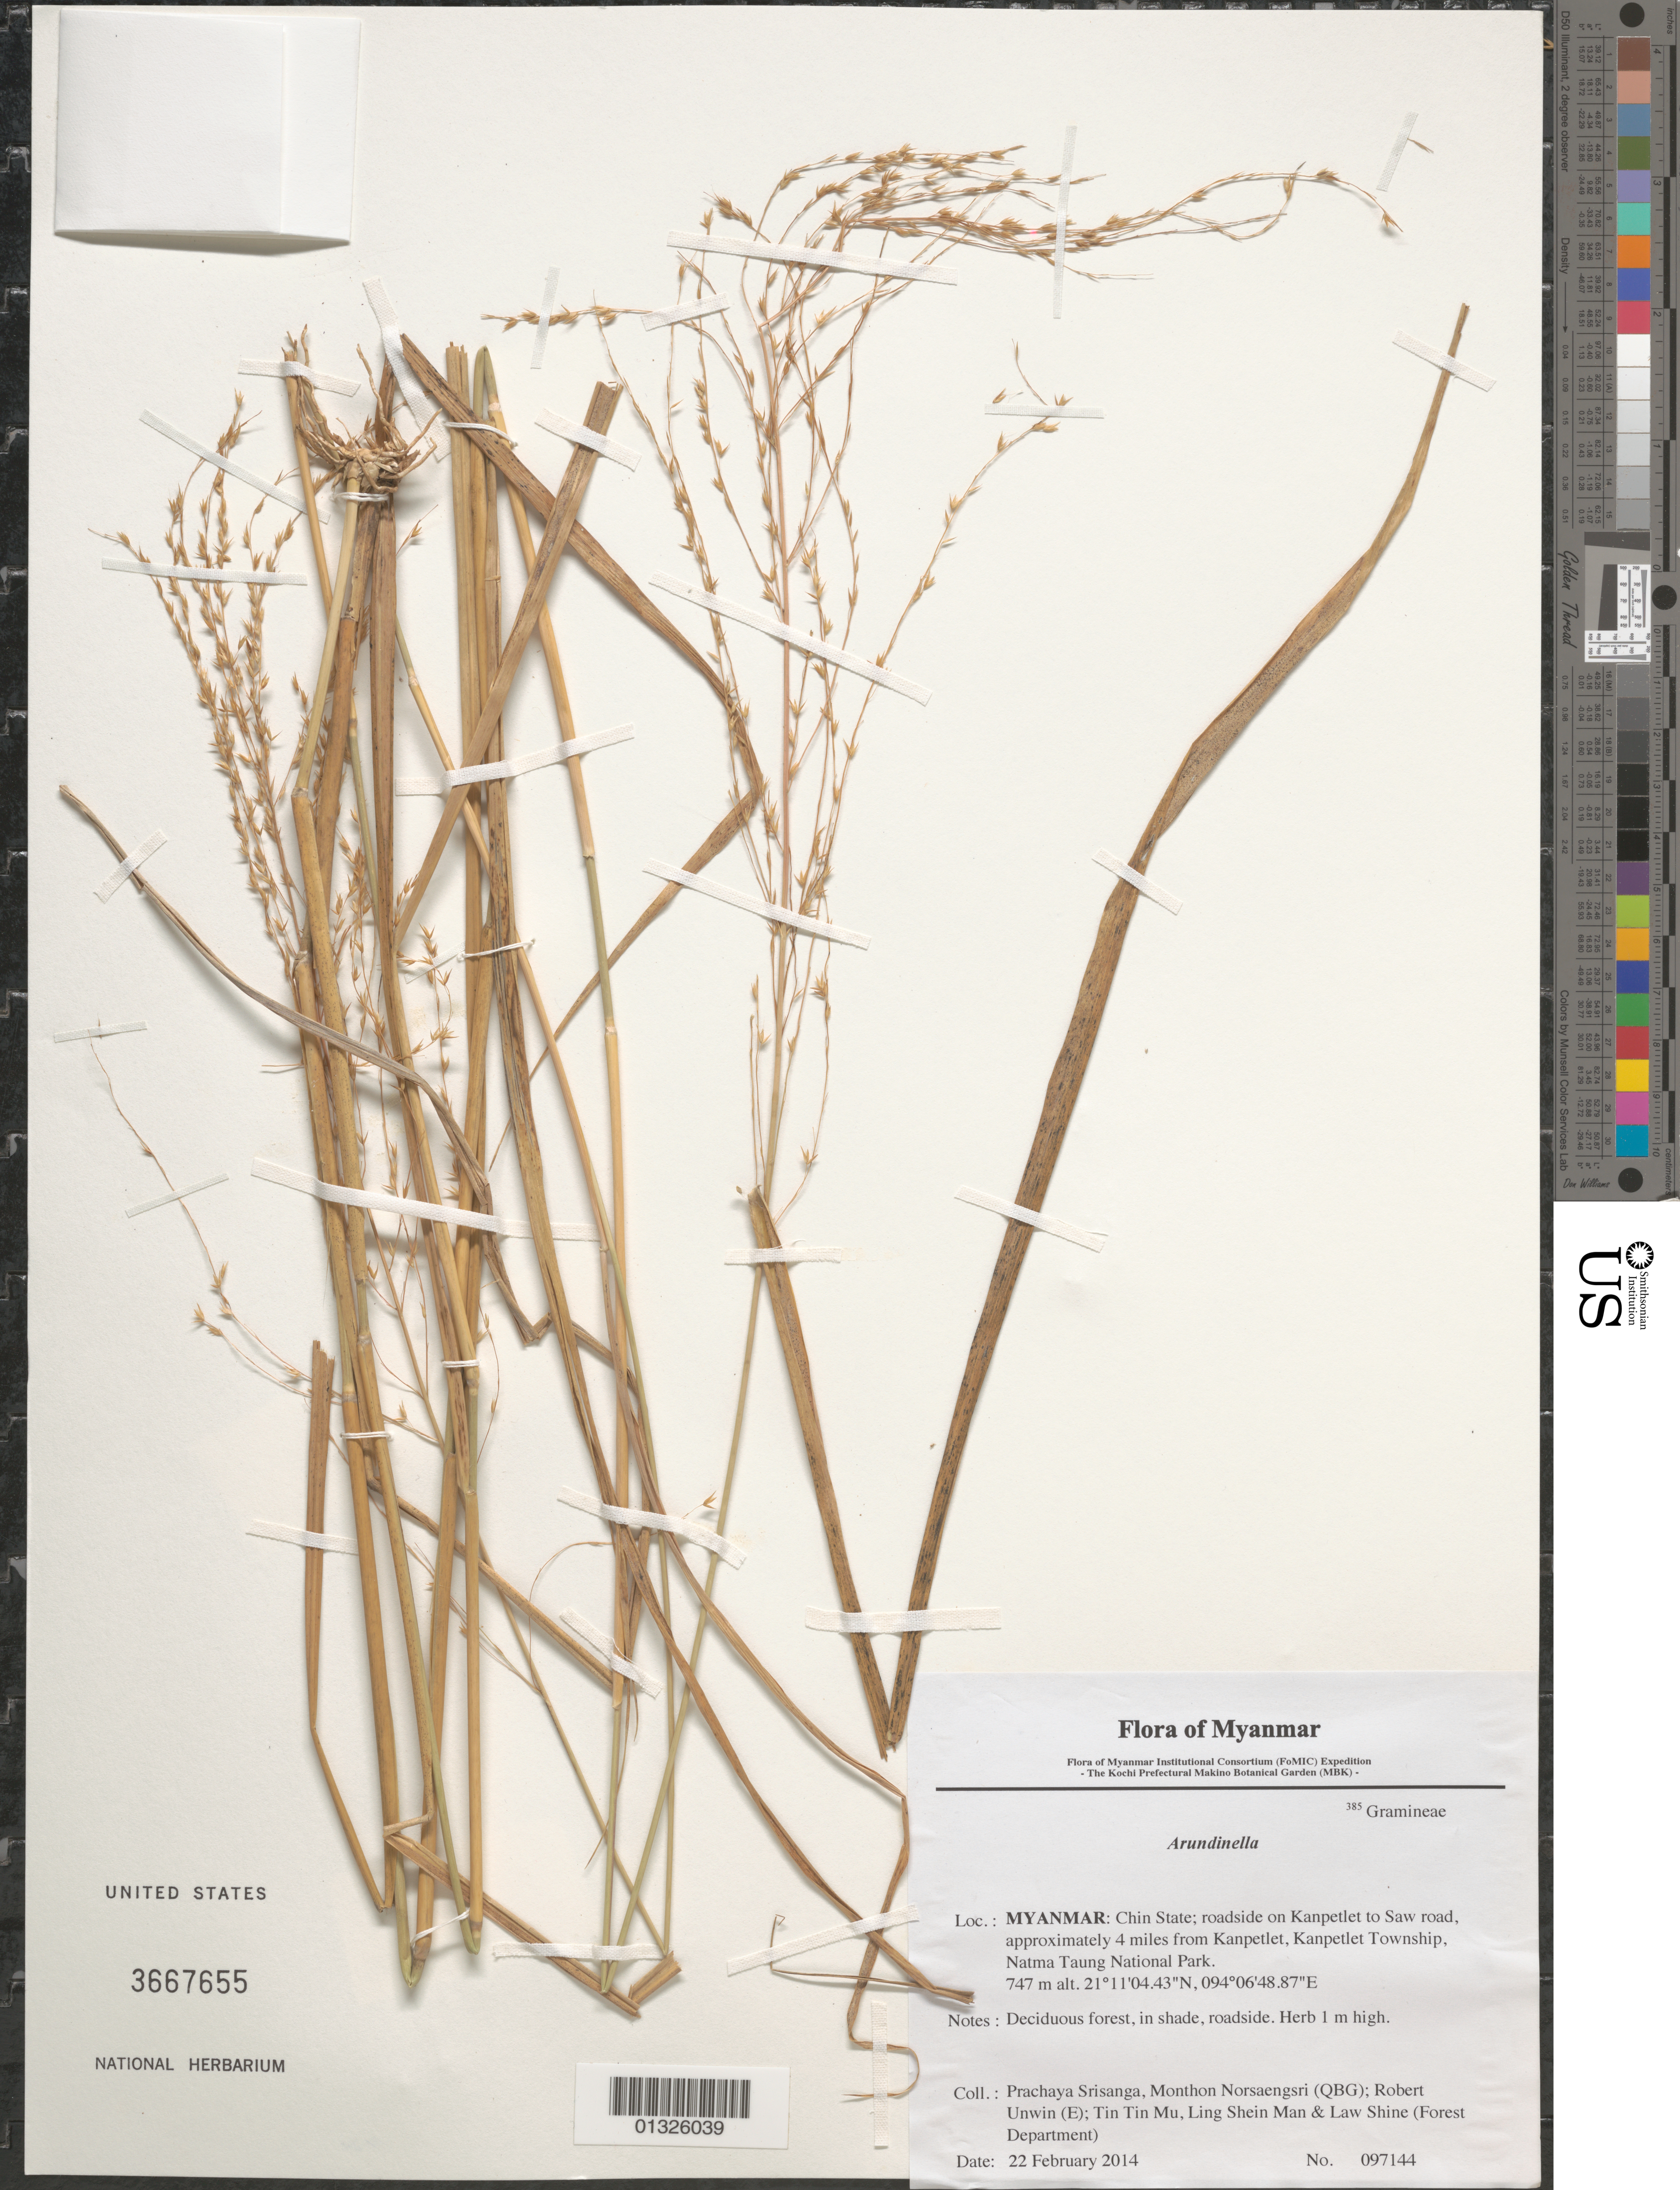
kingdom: Plantae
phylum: Tracheophyta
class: Liliopsida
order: Poales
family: Poaceae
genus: Arundinella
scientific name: Arundinella sp.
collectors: P. Srisanga, M. Norsaengsri, R. Unwin, Tin Tin Mu, Ling Shein Man & L. Shine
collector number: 97144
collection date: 2014-02-22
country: Myanmar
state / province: Chin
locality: Roadside on Kanpetlet to Saw road, approximately 4 miles from Kanpetlet, Kanpetlet Township, Natma Taung National Park.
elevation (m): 747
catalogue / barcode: US 3667655